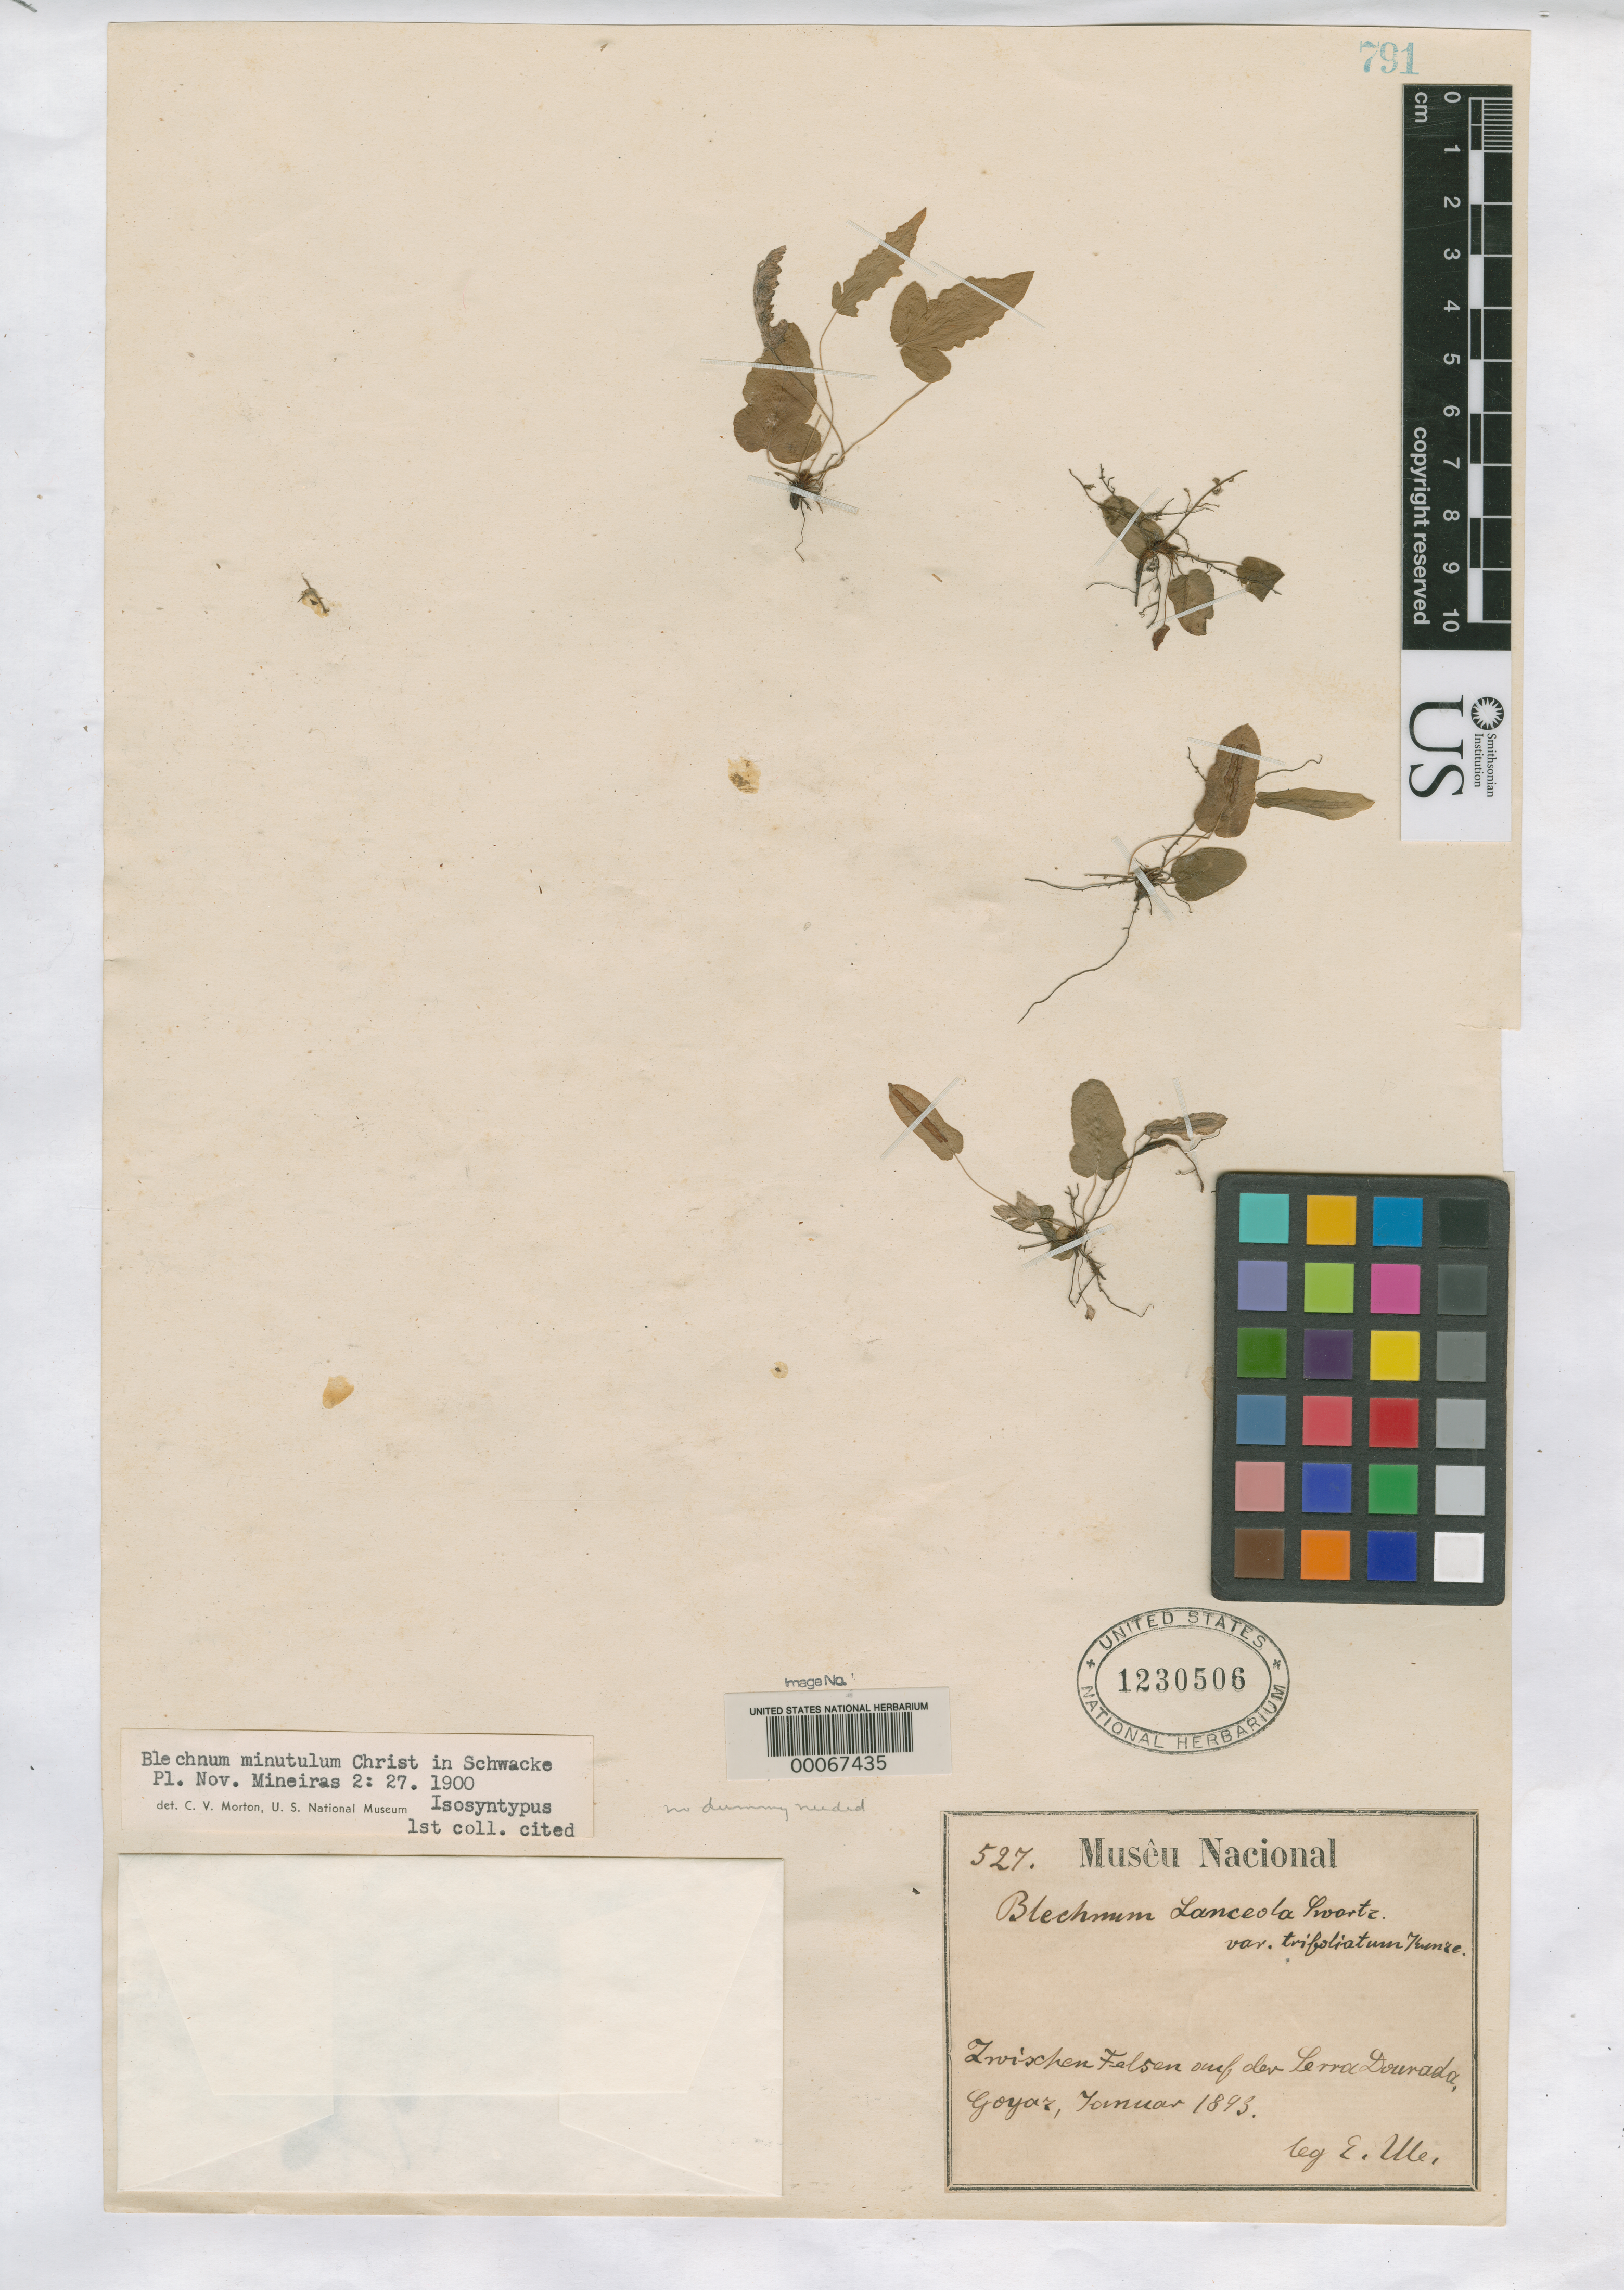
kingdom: Plantae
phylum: Tracheophyta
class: Polypodiopsida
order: Polypodiales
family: Blechnaceae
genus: Blechnum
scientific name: Blechnum minutulum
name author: Christ in Schwacke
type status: Isosyntype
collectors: E. H. Ule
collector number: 527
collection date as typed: Jan 1893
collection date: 1893-01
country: Brazil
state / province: Goiás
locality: Serra Dourada.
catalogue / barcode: US 1230506